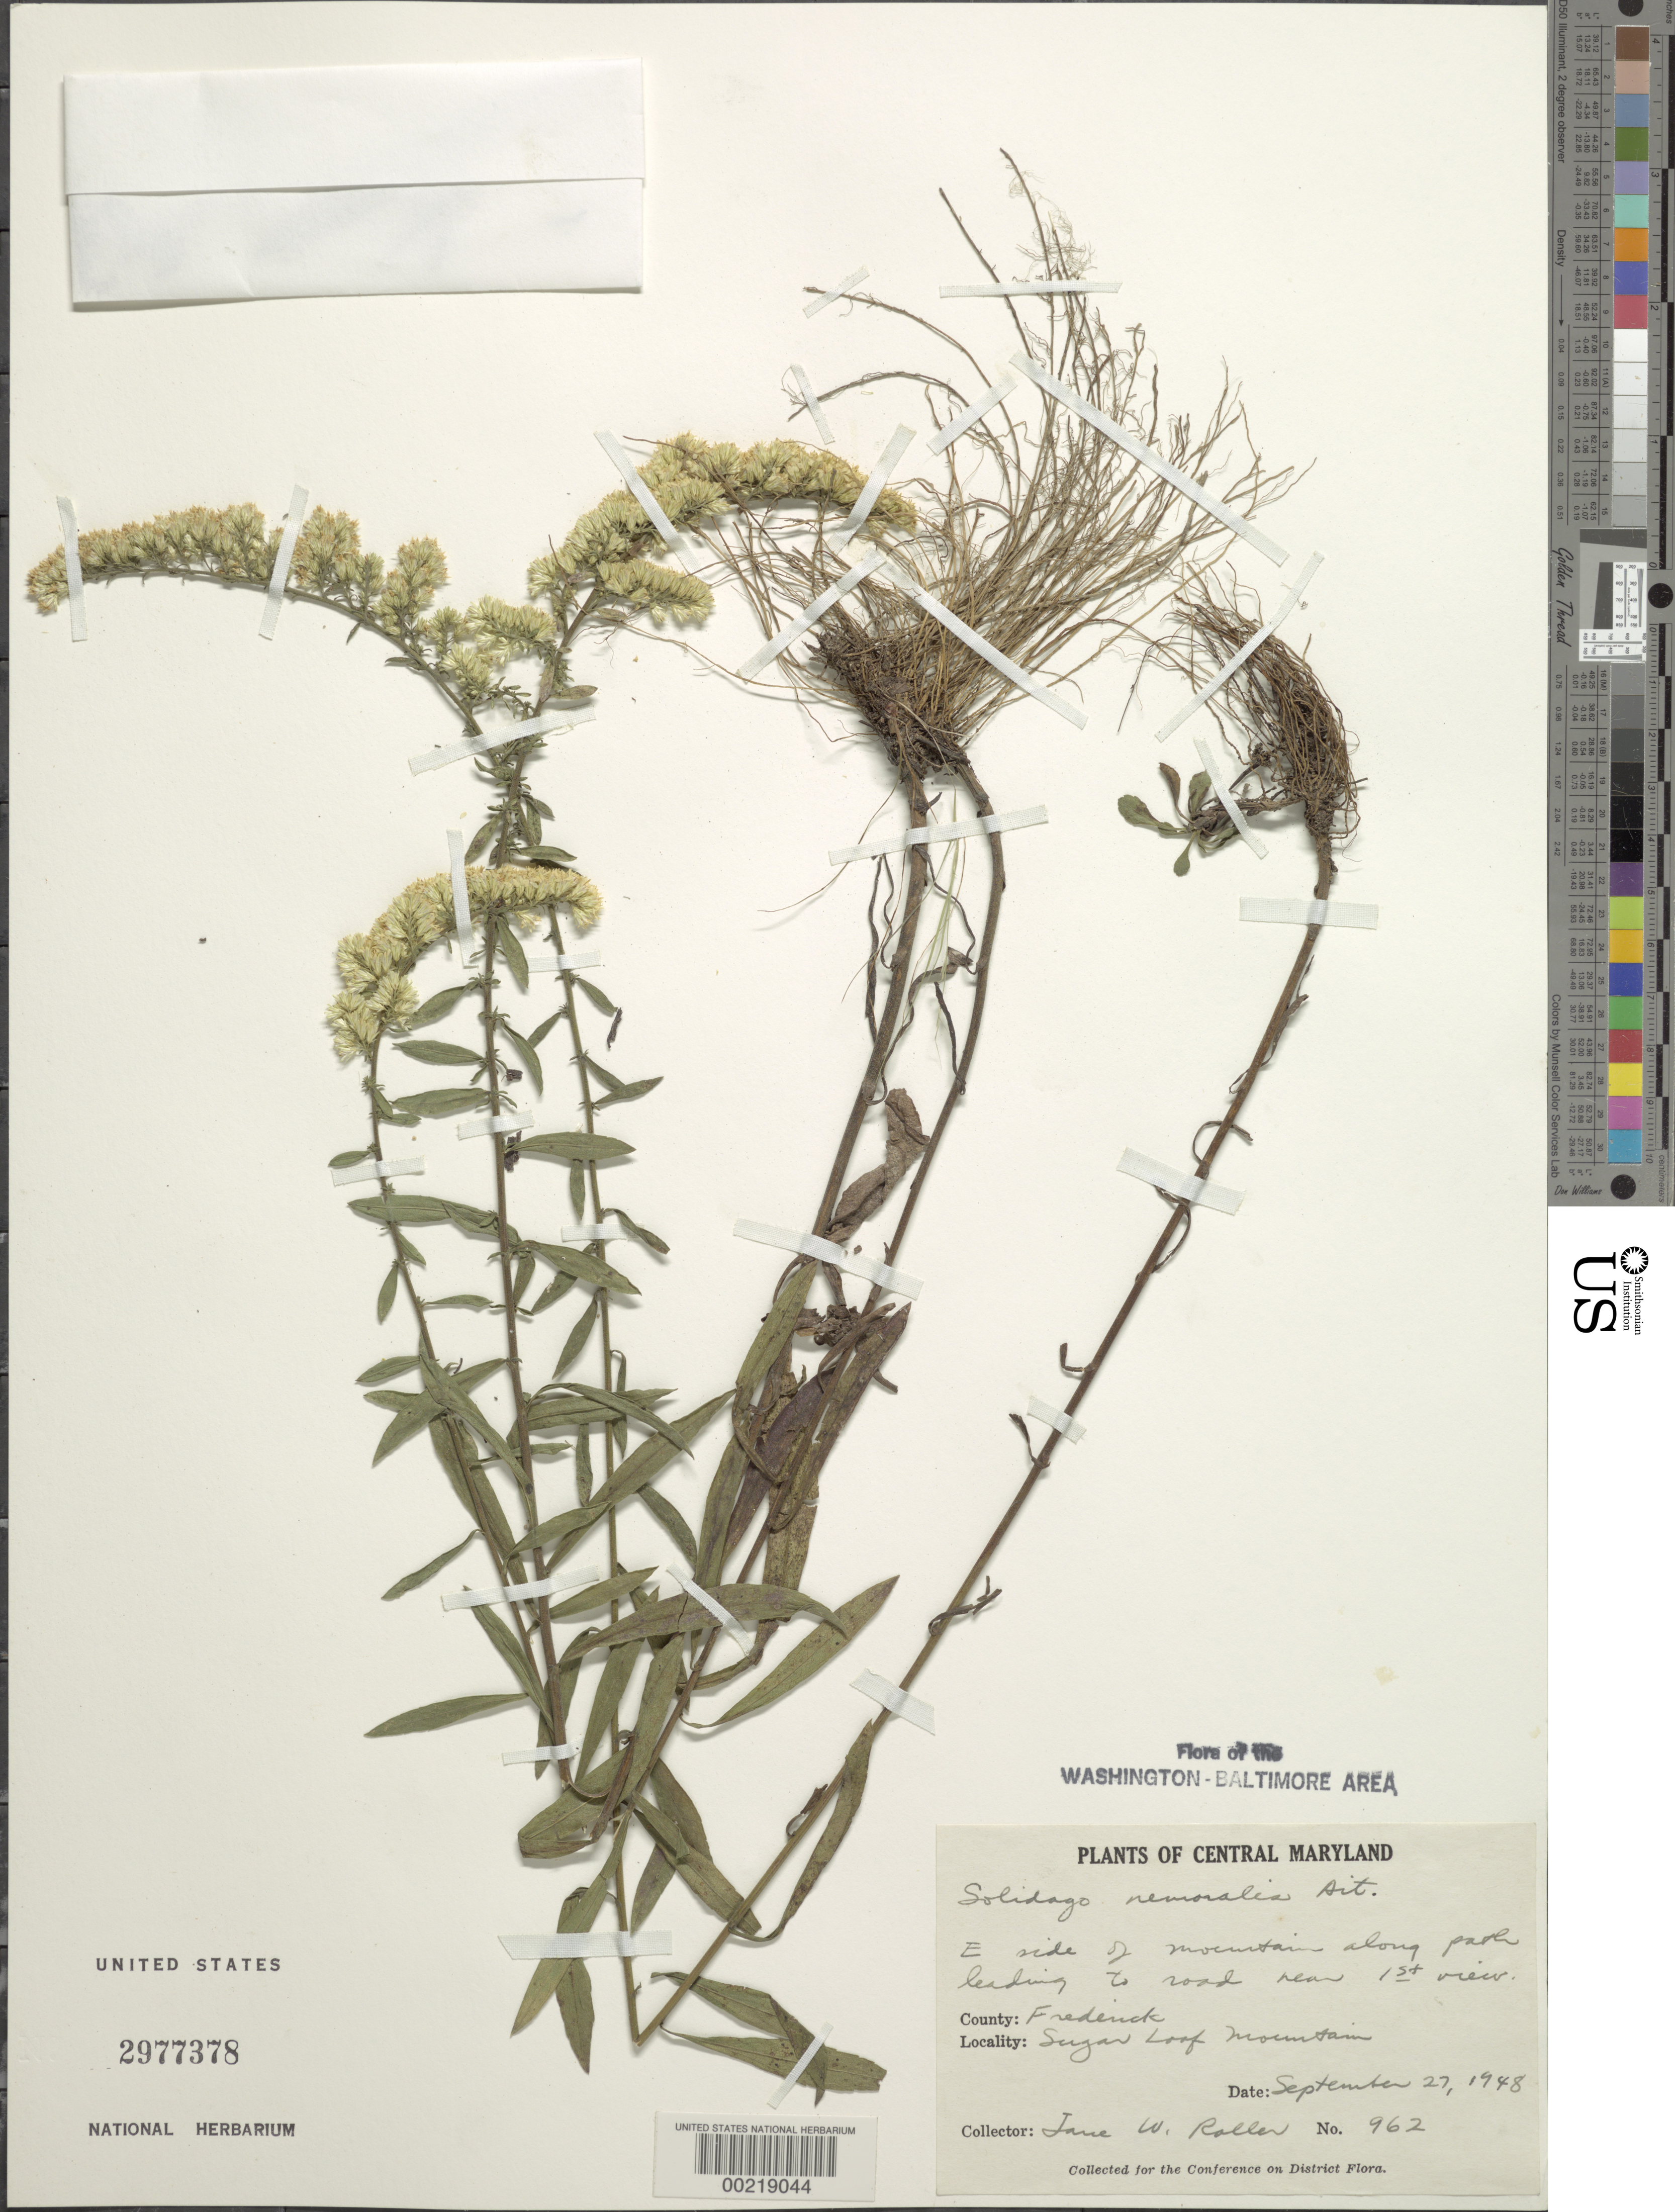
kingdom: Plantae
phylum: Tracheophyta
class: Magnoliopsida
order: Asterales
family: Asteraceae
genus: Solidago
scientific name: Solidago nemoralis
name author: Aiton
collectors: J. W. Roller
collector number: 962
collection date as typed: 27 Sep 1948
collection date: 1948-09-27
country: United States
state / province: Maryland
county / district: Frederick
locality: East side of Sugar Loaf Mountain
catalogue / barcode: US 2977378